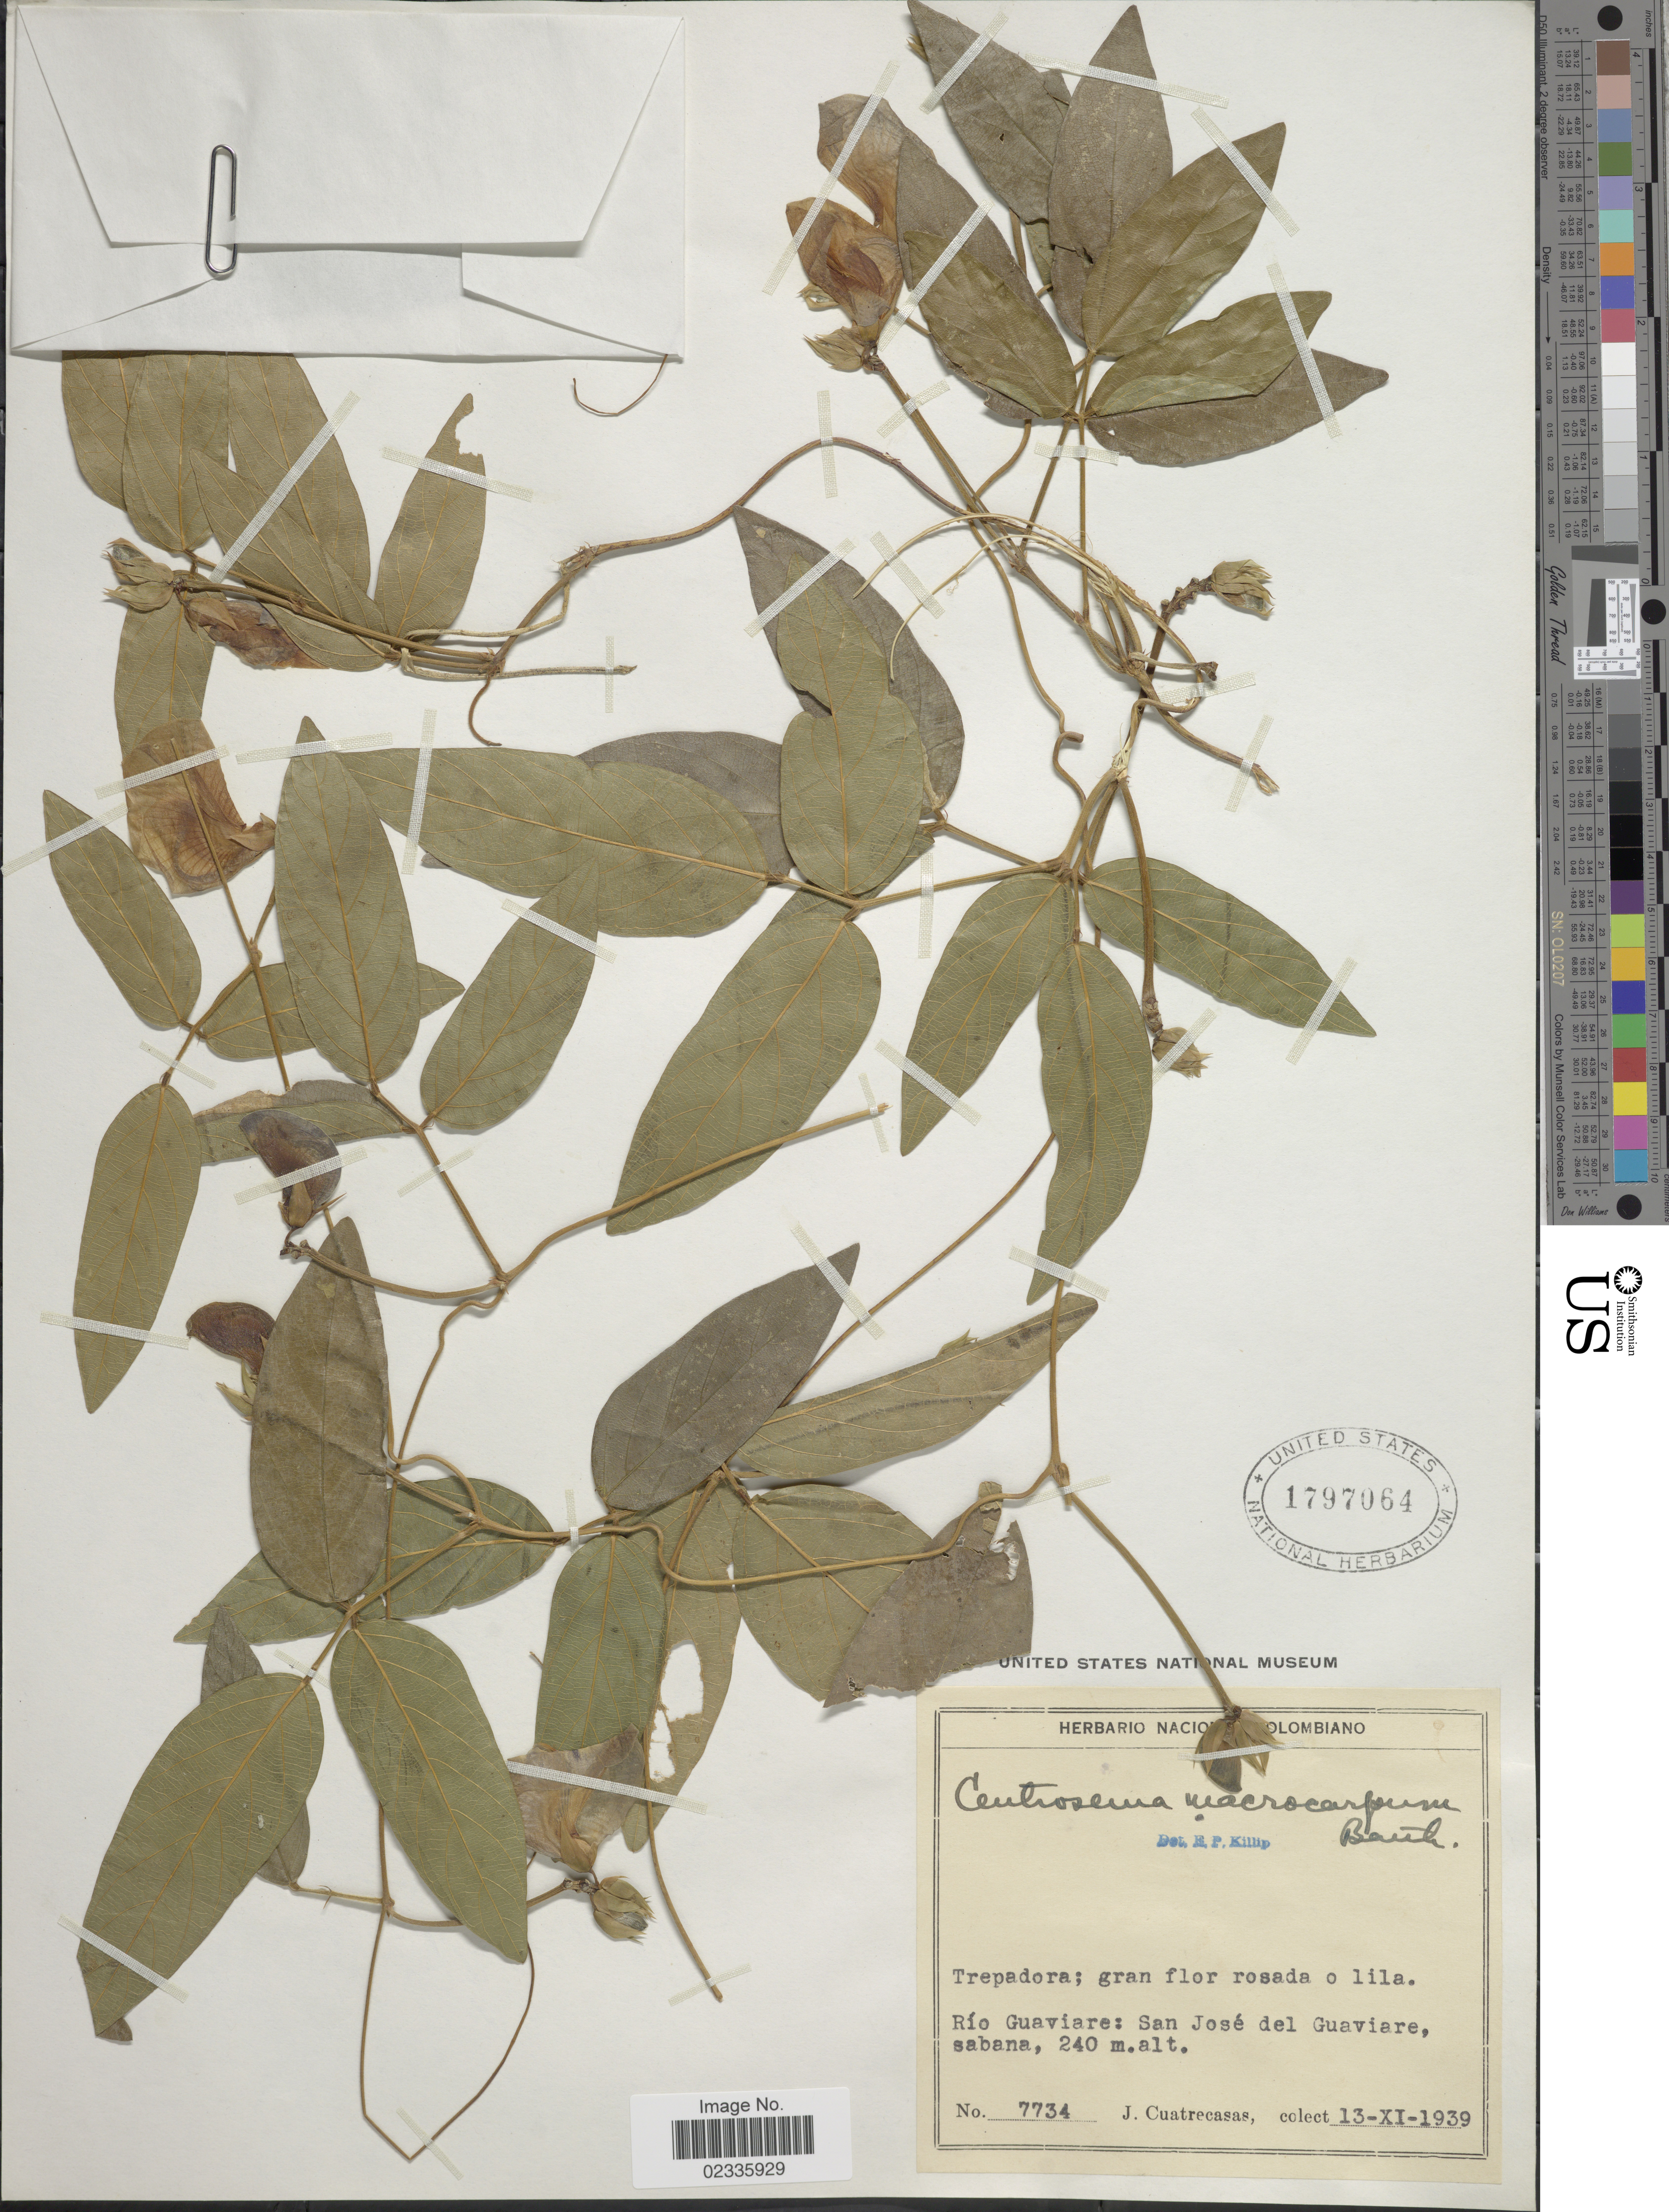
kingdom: Plantae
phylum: Tracheophyta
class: Magnoliopsida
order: Fabales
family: Fabaceae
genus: Centrosema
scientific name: Centrosema macrocarpum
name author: Benth.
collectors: J. Cuatrecasas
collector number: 7734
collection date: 1939-11-13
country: Colombia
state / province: Guaviare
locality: Río Guaviare: San José del Guaviare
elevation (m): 240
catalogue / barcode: US 1797064